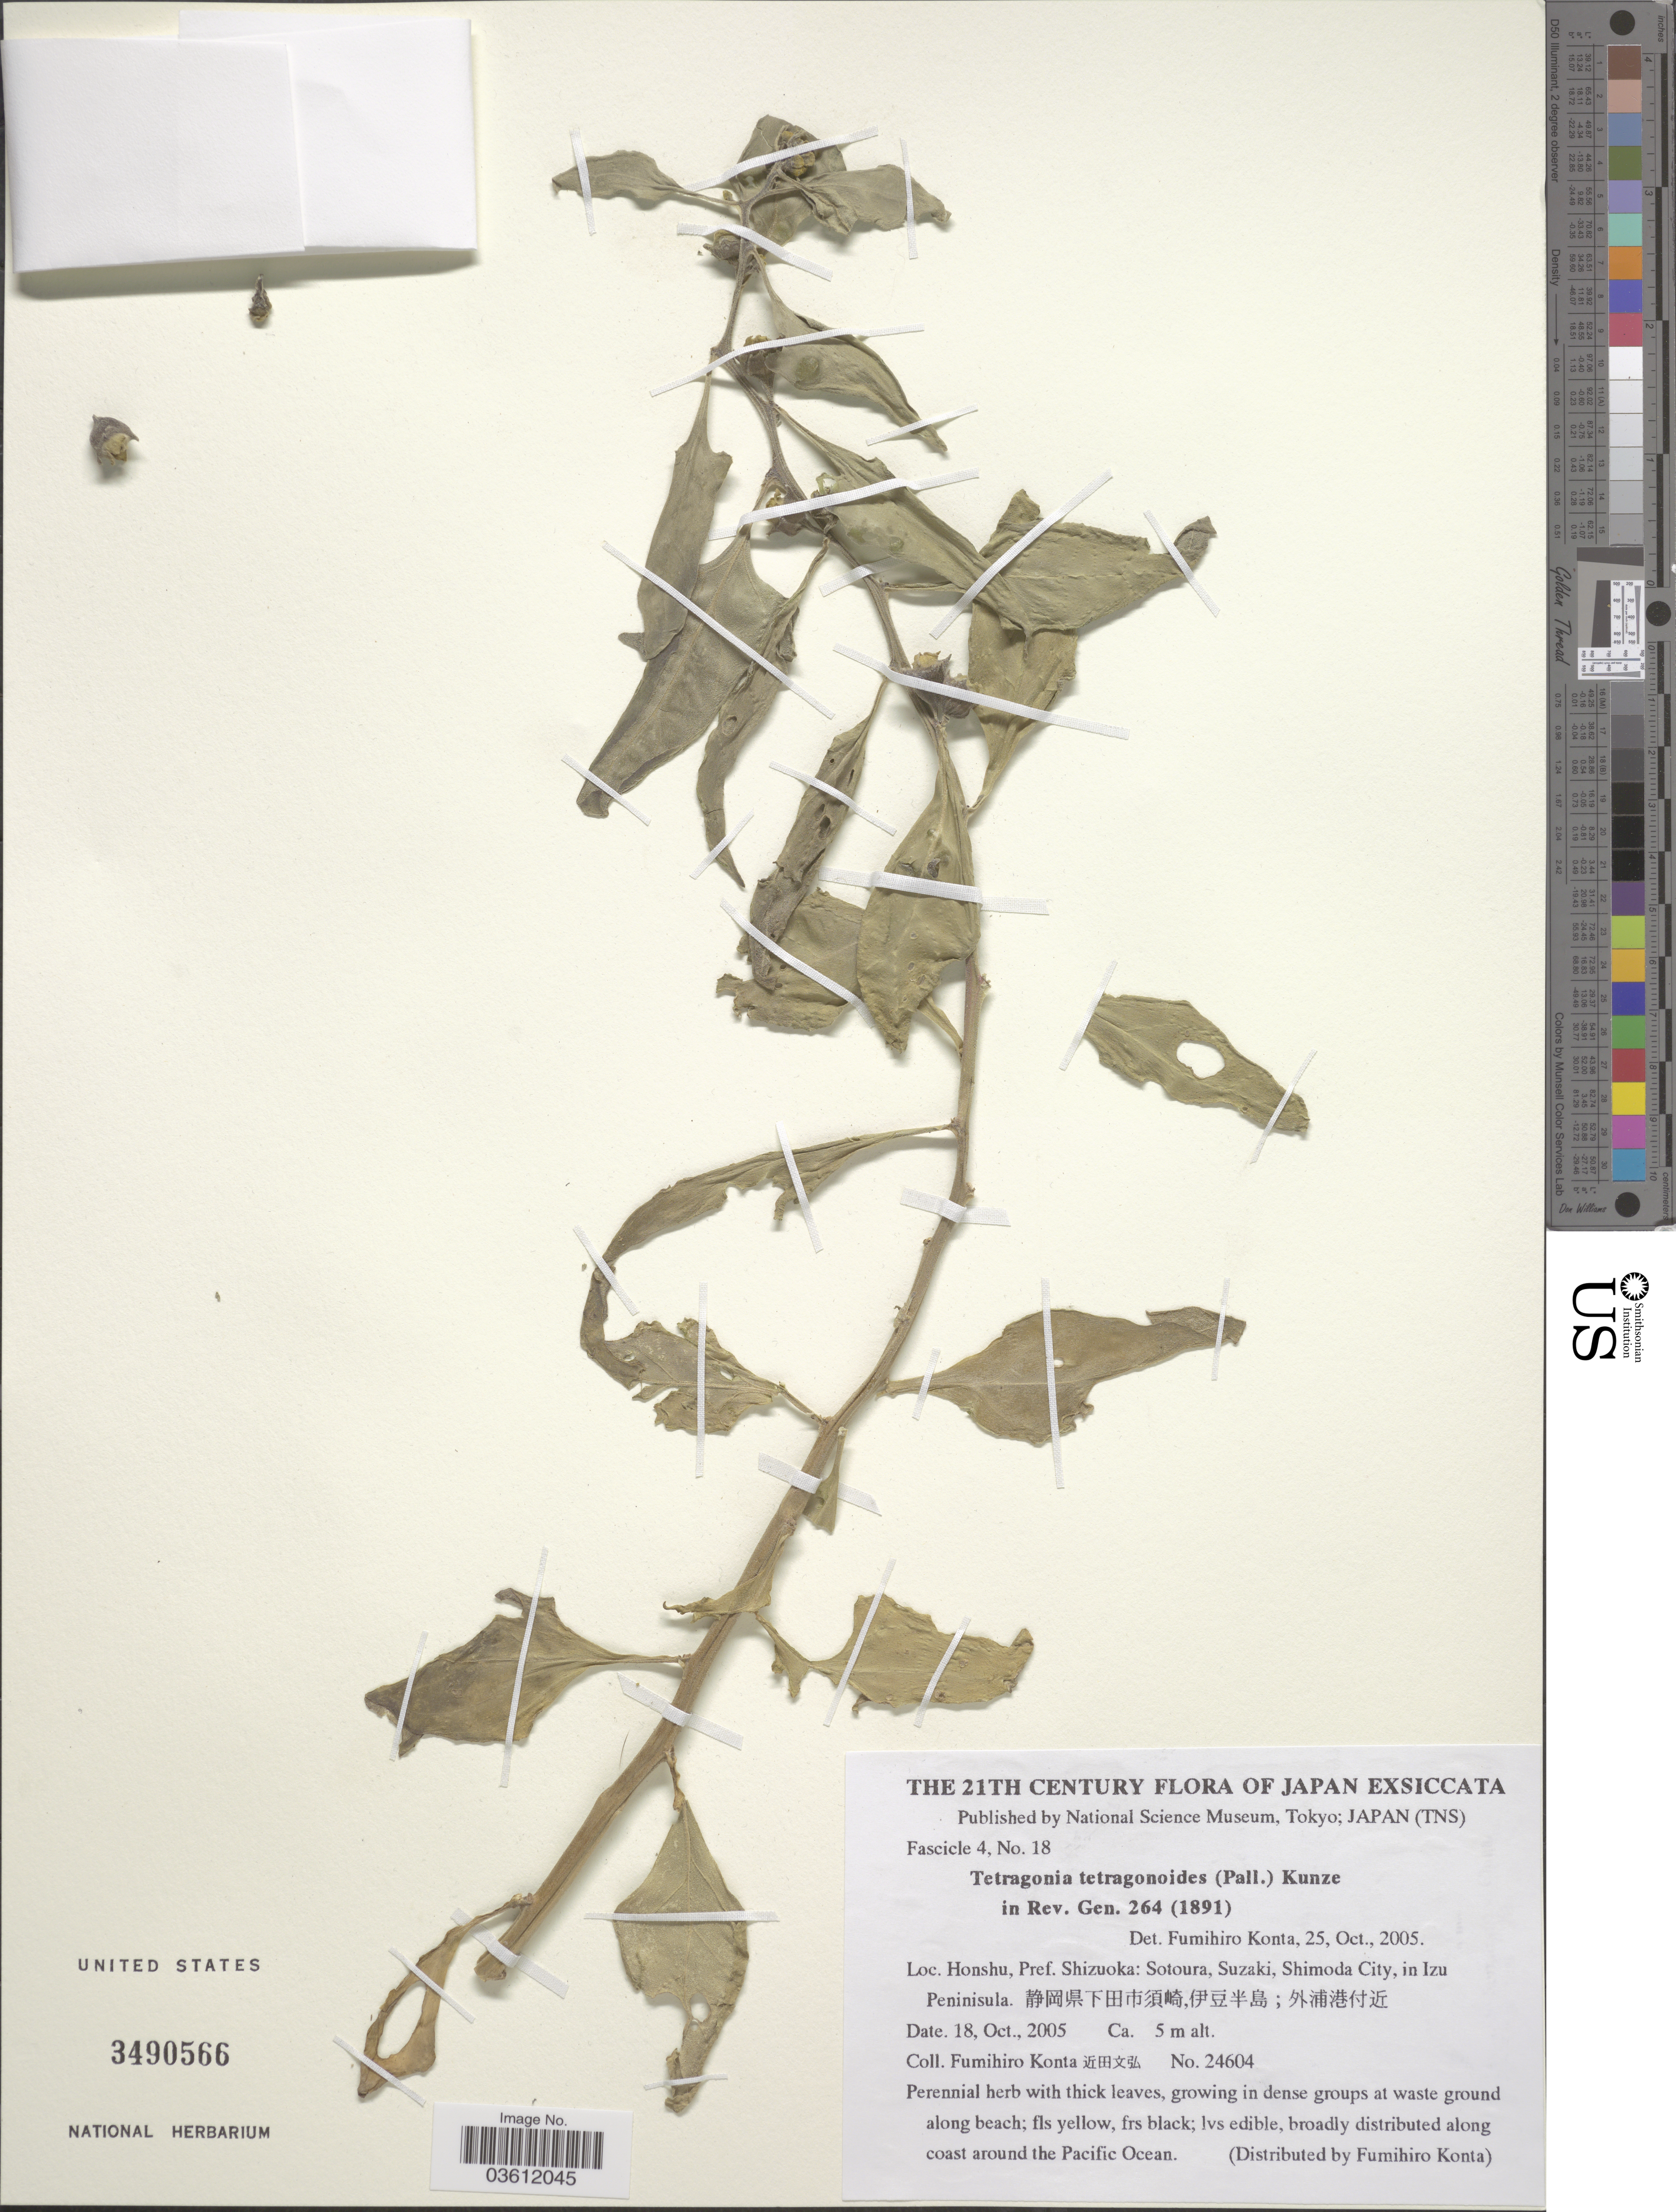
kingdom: Plantae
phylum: Tracheophyta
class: Magnoliopsida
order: Caryophyllales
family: Aizoaceae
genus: Tetragonia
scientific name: Tetragonia tetragonoides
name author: (Pall.) Kuntze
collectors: F. Konta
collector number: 24604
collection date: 2005-10-18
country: Japan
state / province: Sizuoka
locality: Honshu, Pref. Shizuoka: Sotoura, Suzaki, Shimoda City, in Izu Peninsula.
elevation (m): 5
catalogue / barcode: US 3490566